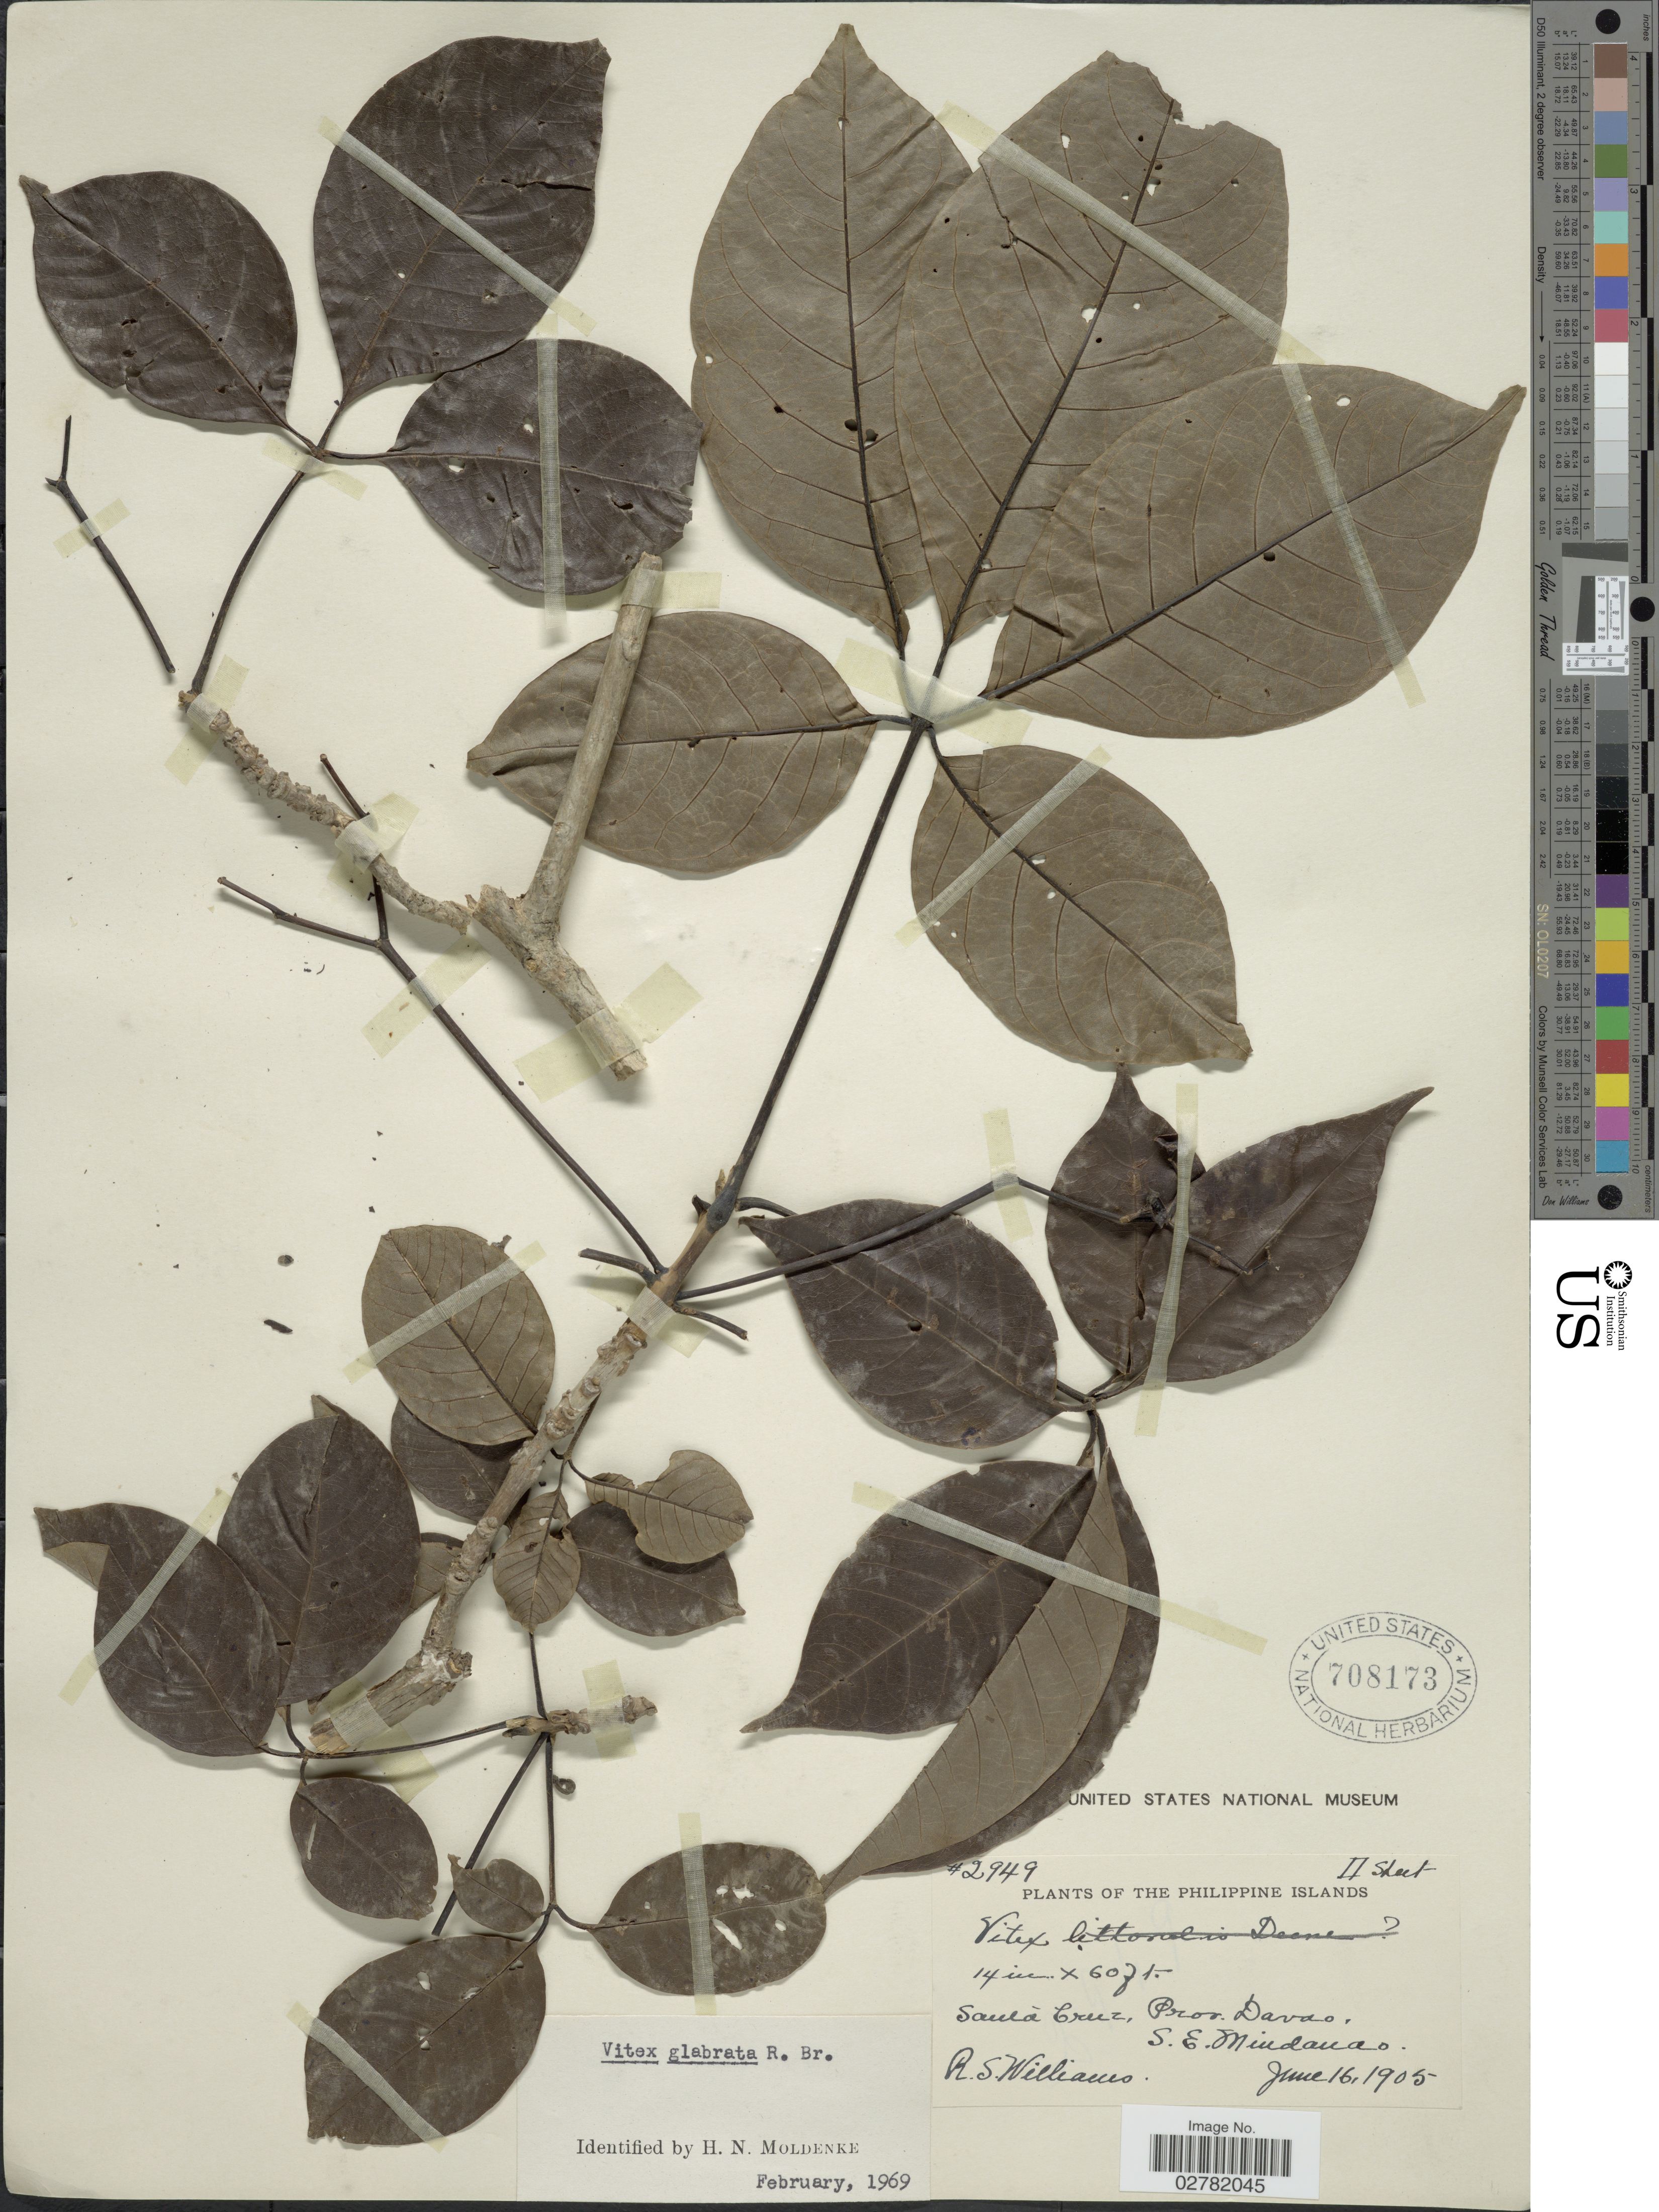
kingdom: Plantae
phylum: Tracheophyta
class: Magnoliopsida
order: Lamiales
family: Lamiaceae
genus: Vitex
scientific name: Vitex glabrata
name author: R. Br.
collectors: R. S. Williams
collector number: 2949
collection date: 1905-06-16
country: Philippines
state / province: Davao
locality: Santa Cruz, Prov. Davao, S.E. Mindanao.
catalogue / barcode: US 708173